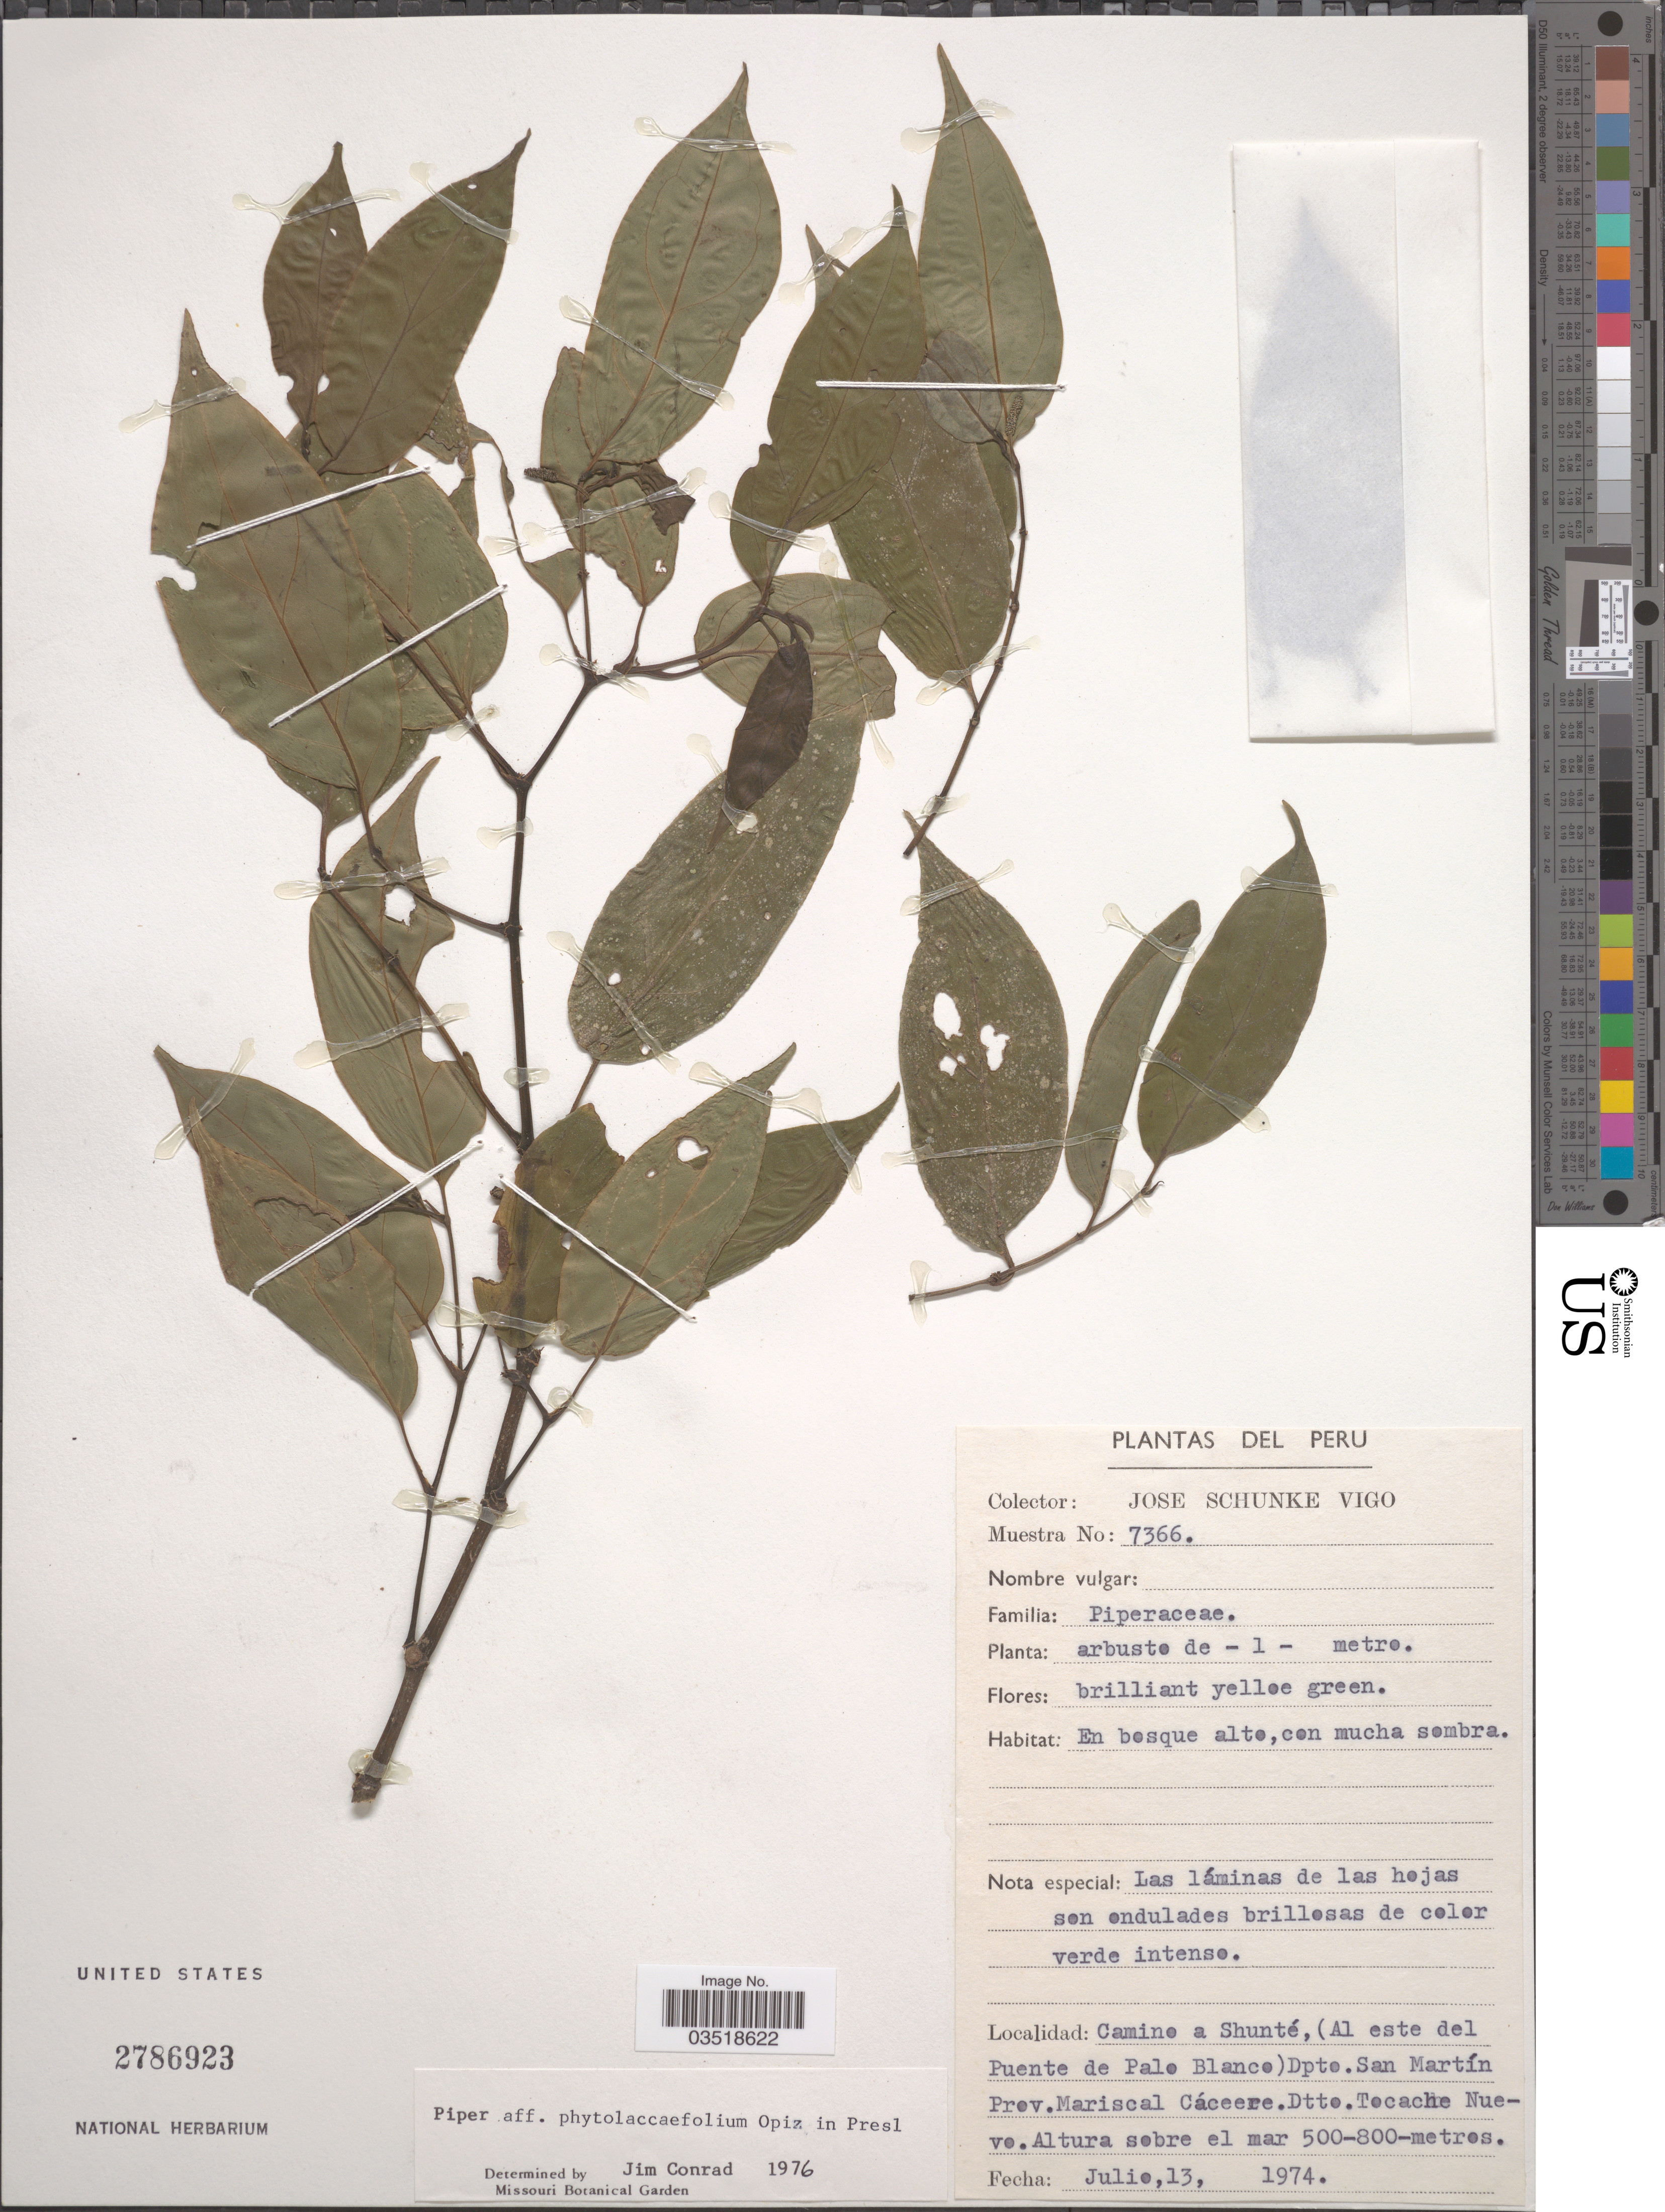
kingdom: Plantae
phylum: Tracheophyta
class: Magnoliopsida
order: Piperales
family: Piperaceae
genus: Piper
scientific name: Piper phytolaccifolium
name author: Opiz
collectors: J. Schunke Vigo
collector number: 7366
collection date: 1974-07-13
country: Peru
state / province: San Martín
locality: Camino a Shunté, (Al este del Puente de Pale Blanco). Dpto. San Martín. Prov. Mariscal Cáceere. Dtto. Tocache Nuevo.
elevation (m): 500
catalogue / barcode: US 2786923